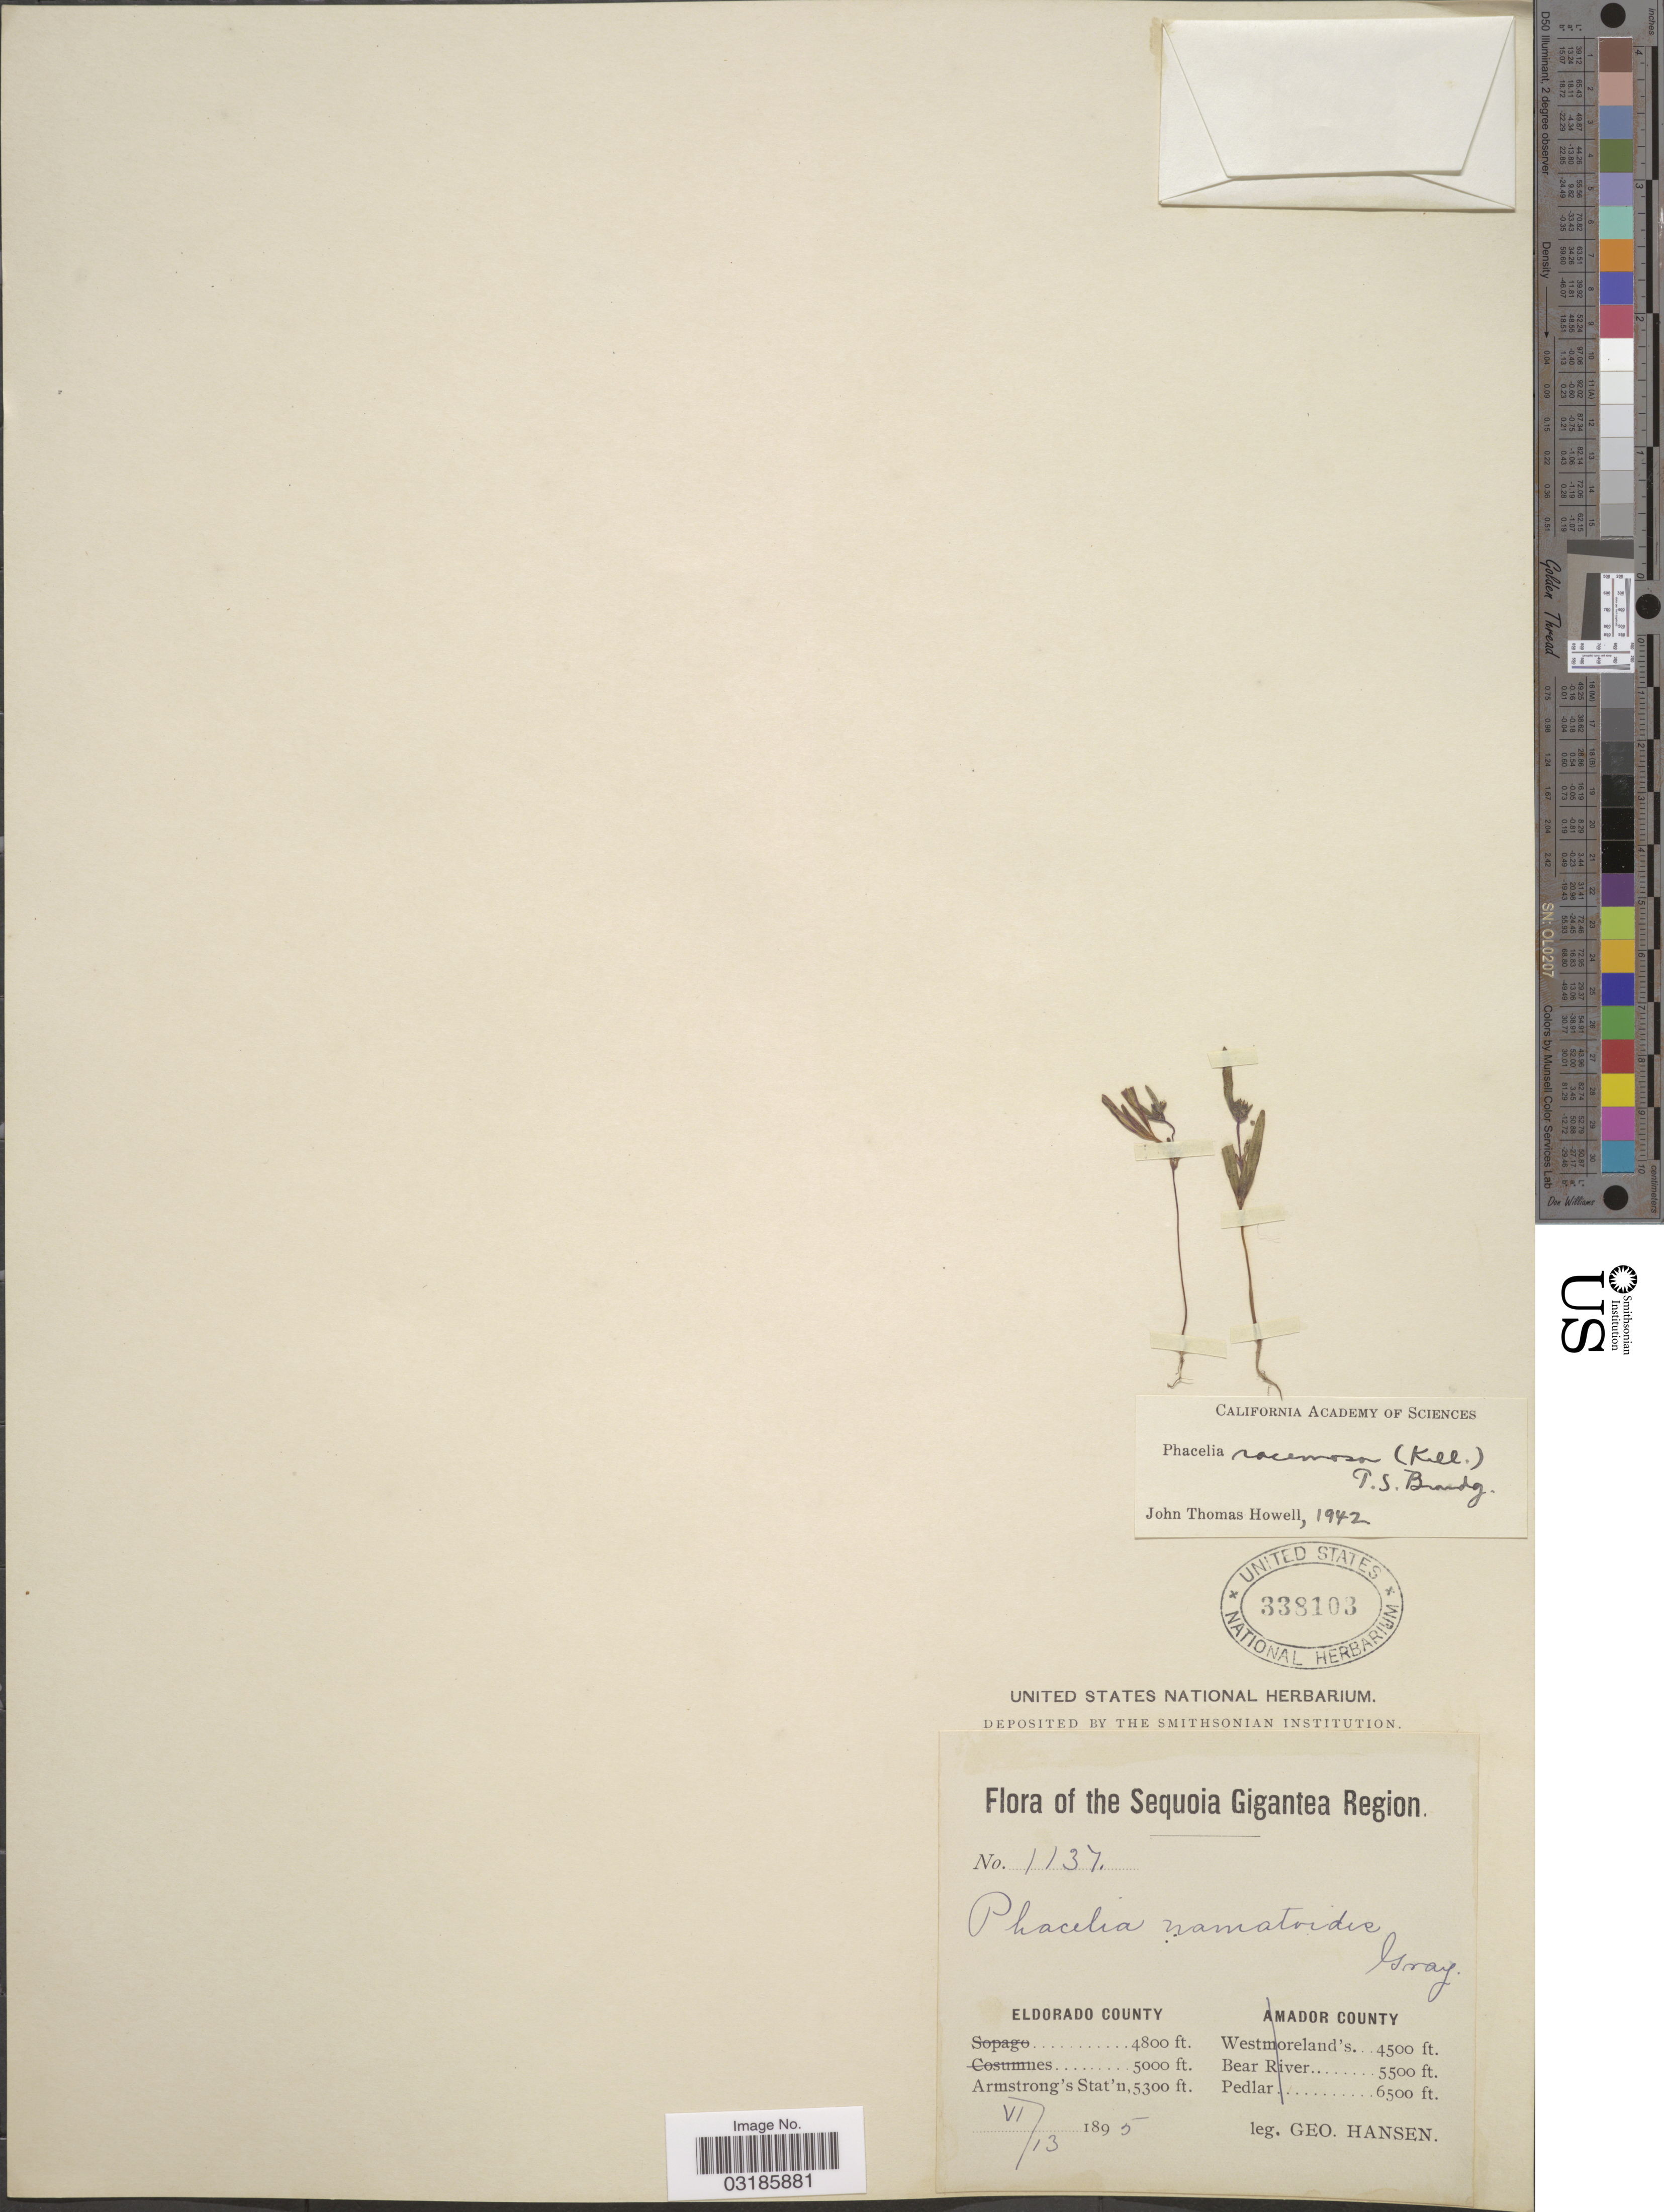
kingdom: Plantae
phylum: Tracheophyta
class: Magnoliopsida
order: Boraginales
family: Hydrophyllaceae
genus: Phacelia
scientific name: Phacelia racemosa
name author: (Kellogg) A. Heller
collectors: G. Hansen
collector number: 1137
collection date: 1895-06-13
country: United States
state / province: California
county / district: El Dorado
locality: Sequoia Gigantea Region. Eldorado County. Armstrong's Stat'n.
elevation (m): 1615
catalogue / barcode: US 338103